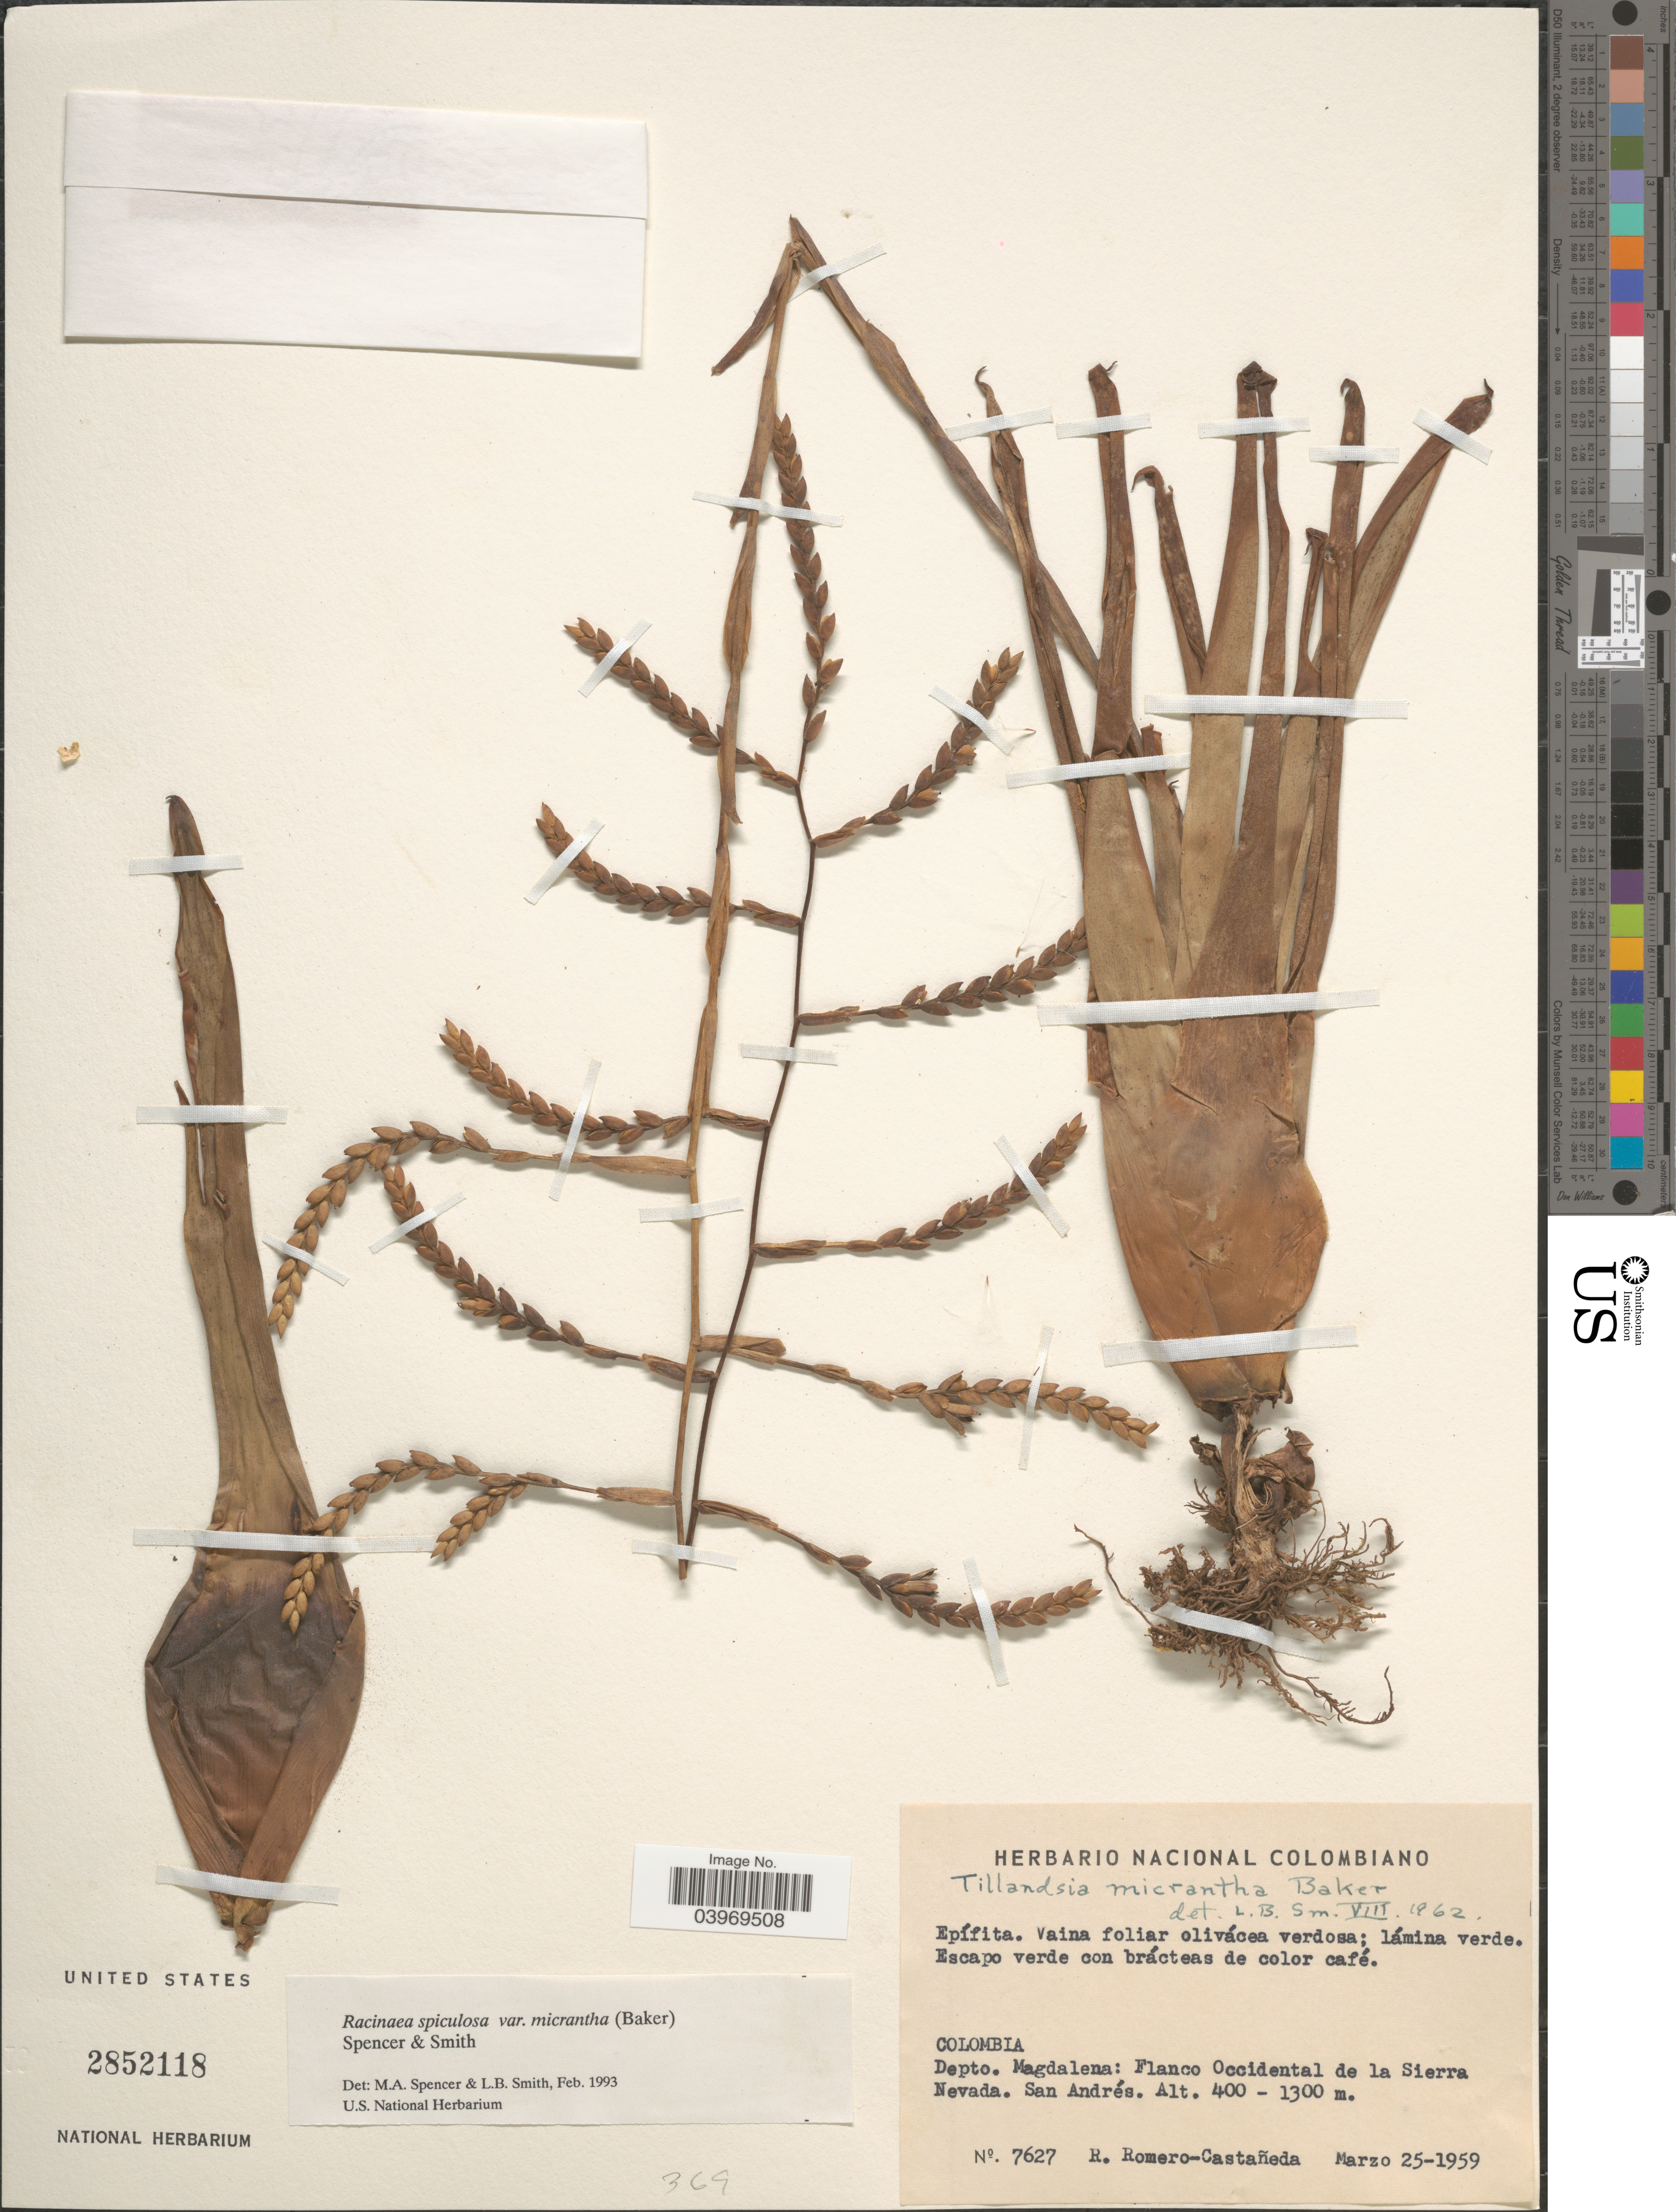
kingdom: Plantae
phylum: Tracheophyta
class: Liliopsida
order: Poales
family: Bromeliaceae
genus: Racinaea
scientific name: Racinaea spiculosa var. micrantha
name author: (Baker) M.A. Spencer & L.B. Sm.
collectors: R. Romero Castañeda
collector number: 7627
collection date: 1959-03-25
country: Colombia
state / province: Magdalena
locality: Depto. Magdalena: Flanco Occidental de la Sierra Nevada. San Andrés.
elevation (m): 400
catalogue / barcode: US 2852118